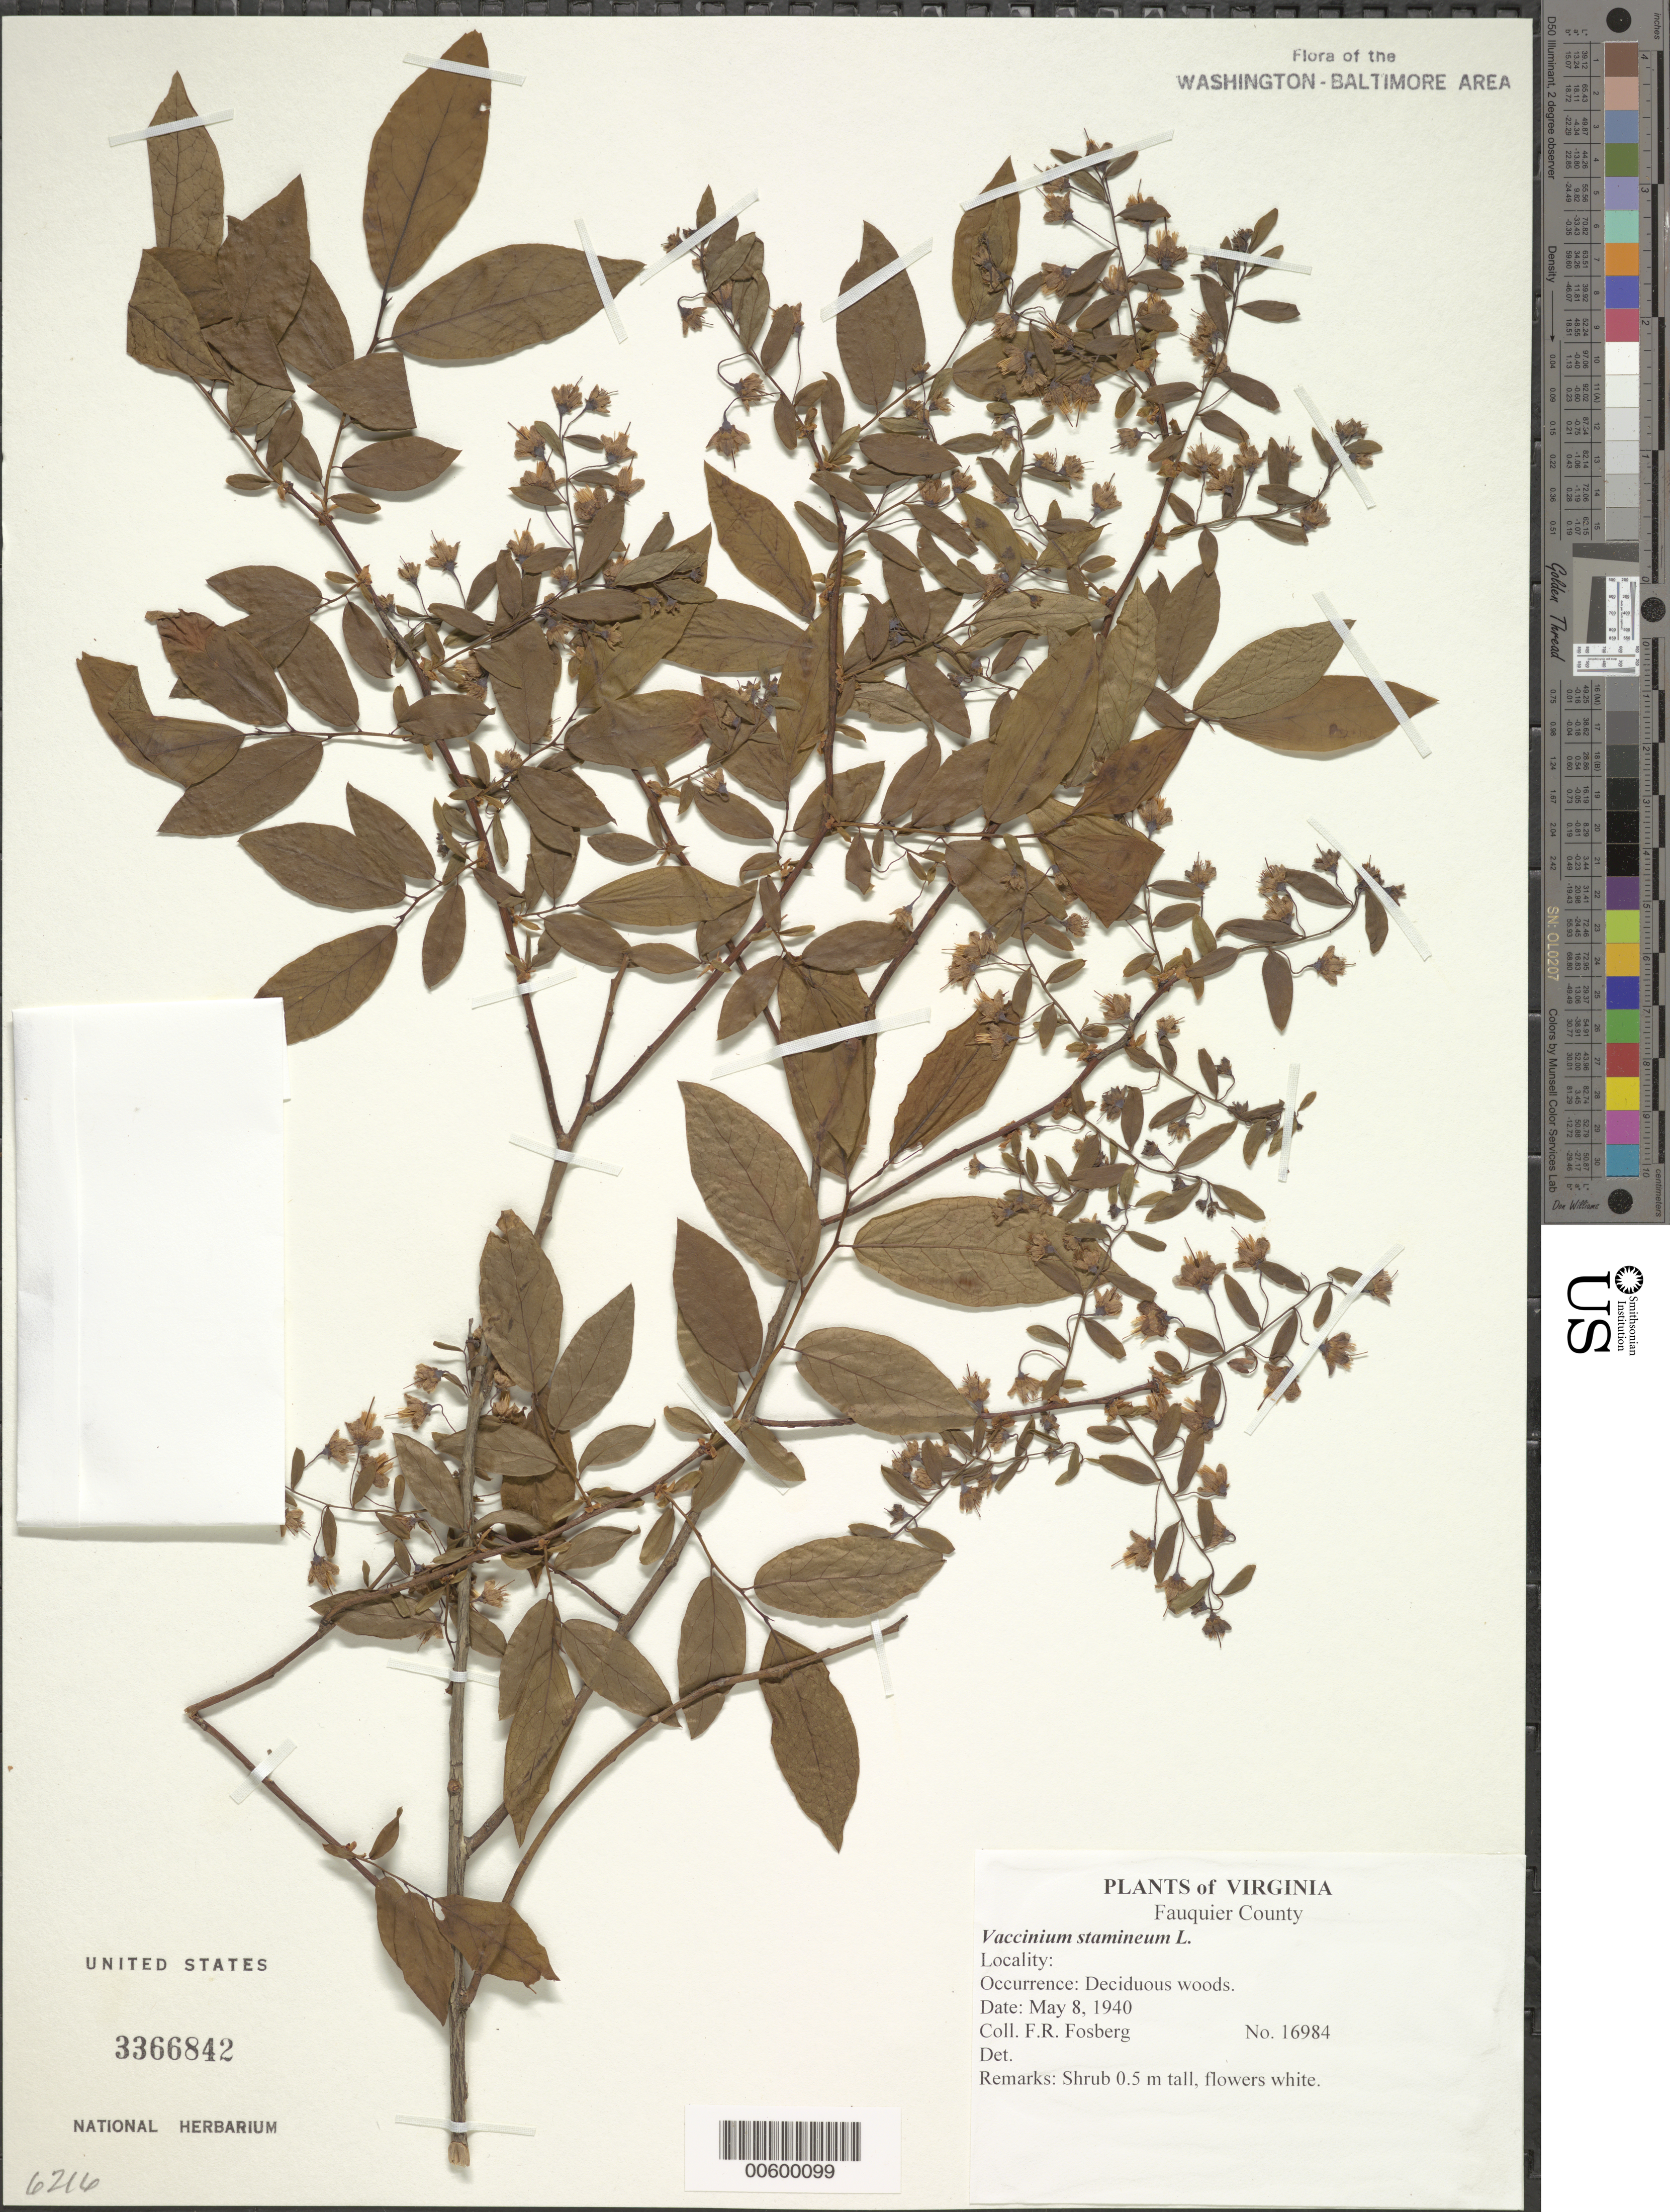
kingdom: Plantae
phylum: Tracheophyta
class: Magnoliopsida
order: Ericales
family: Ericaceae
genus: Vaccinium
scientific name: Vaccinium stamineum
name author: L.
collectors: F. R. Fosberg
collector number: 16984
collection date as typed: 08 May 1940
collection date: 1940-05-08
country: United States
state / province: Virginia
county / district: Fauquier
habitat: Deciduous woods.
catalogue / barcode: US 3366842